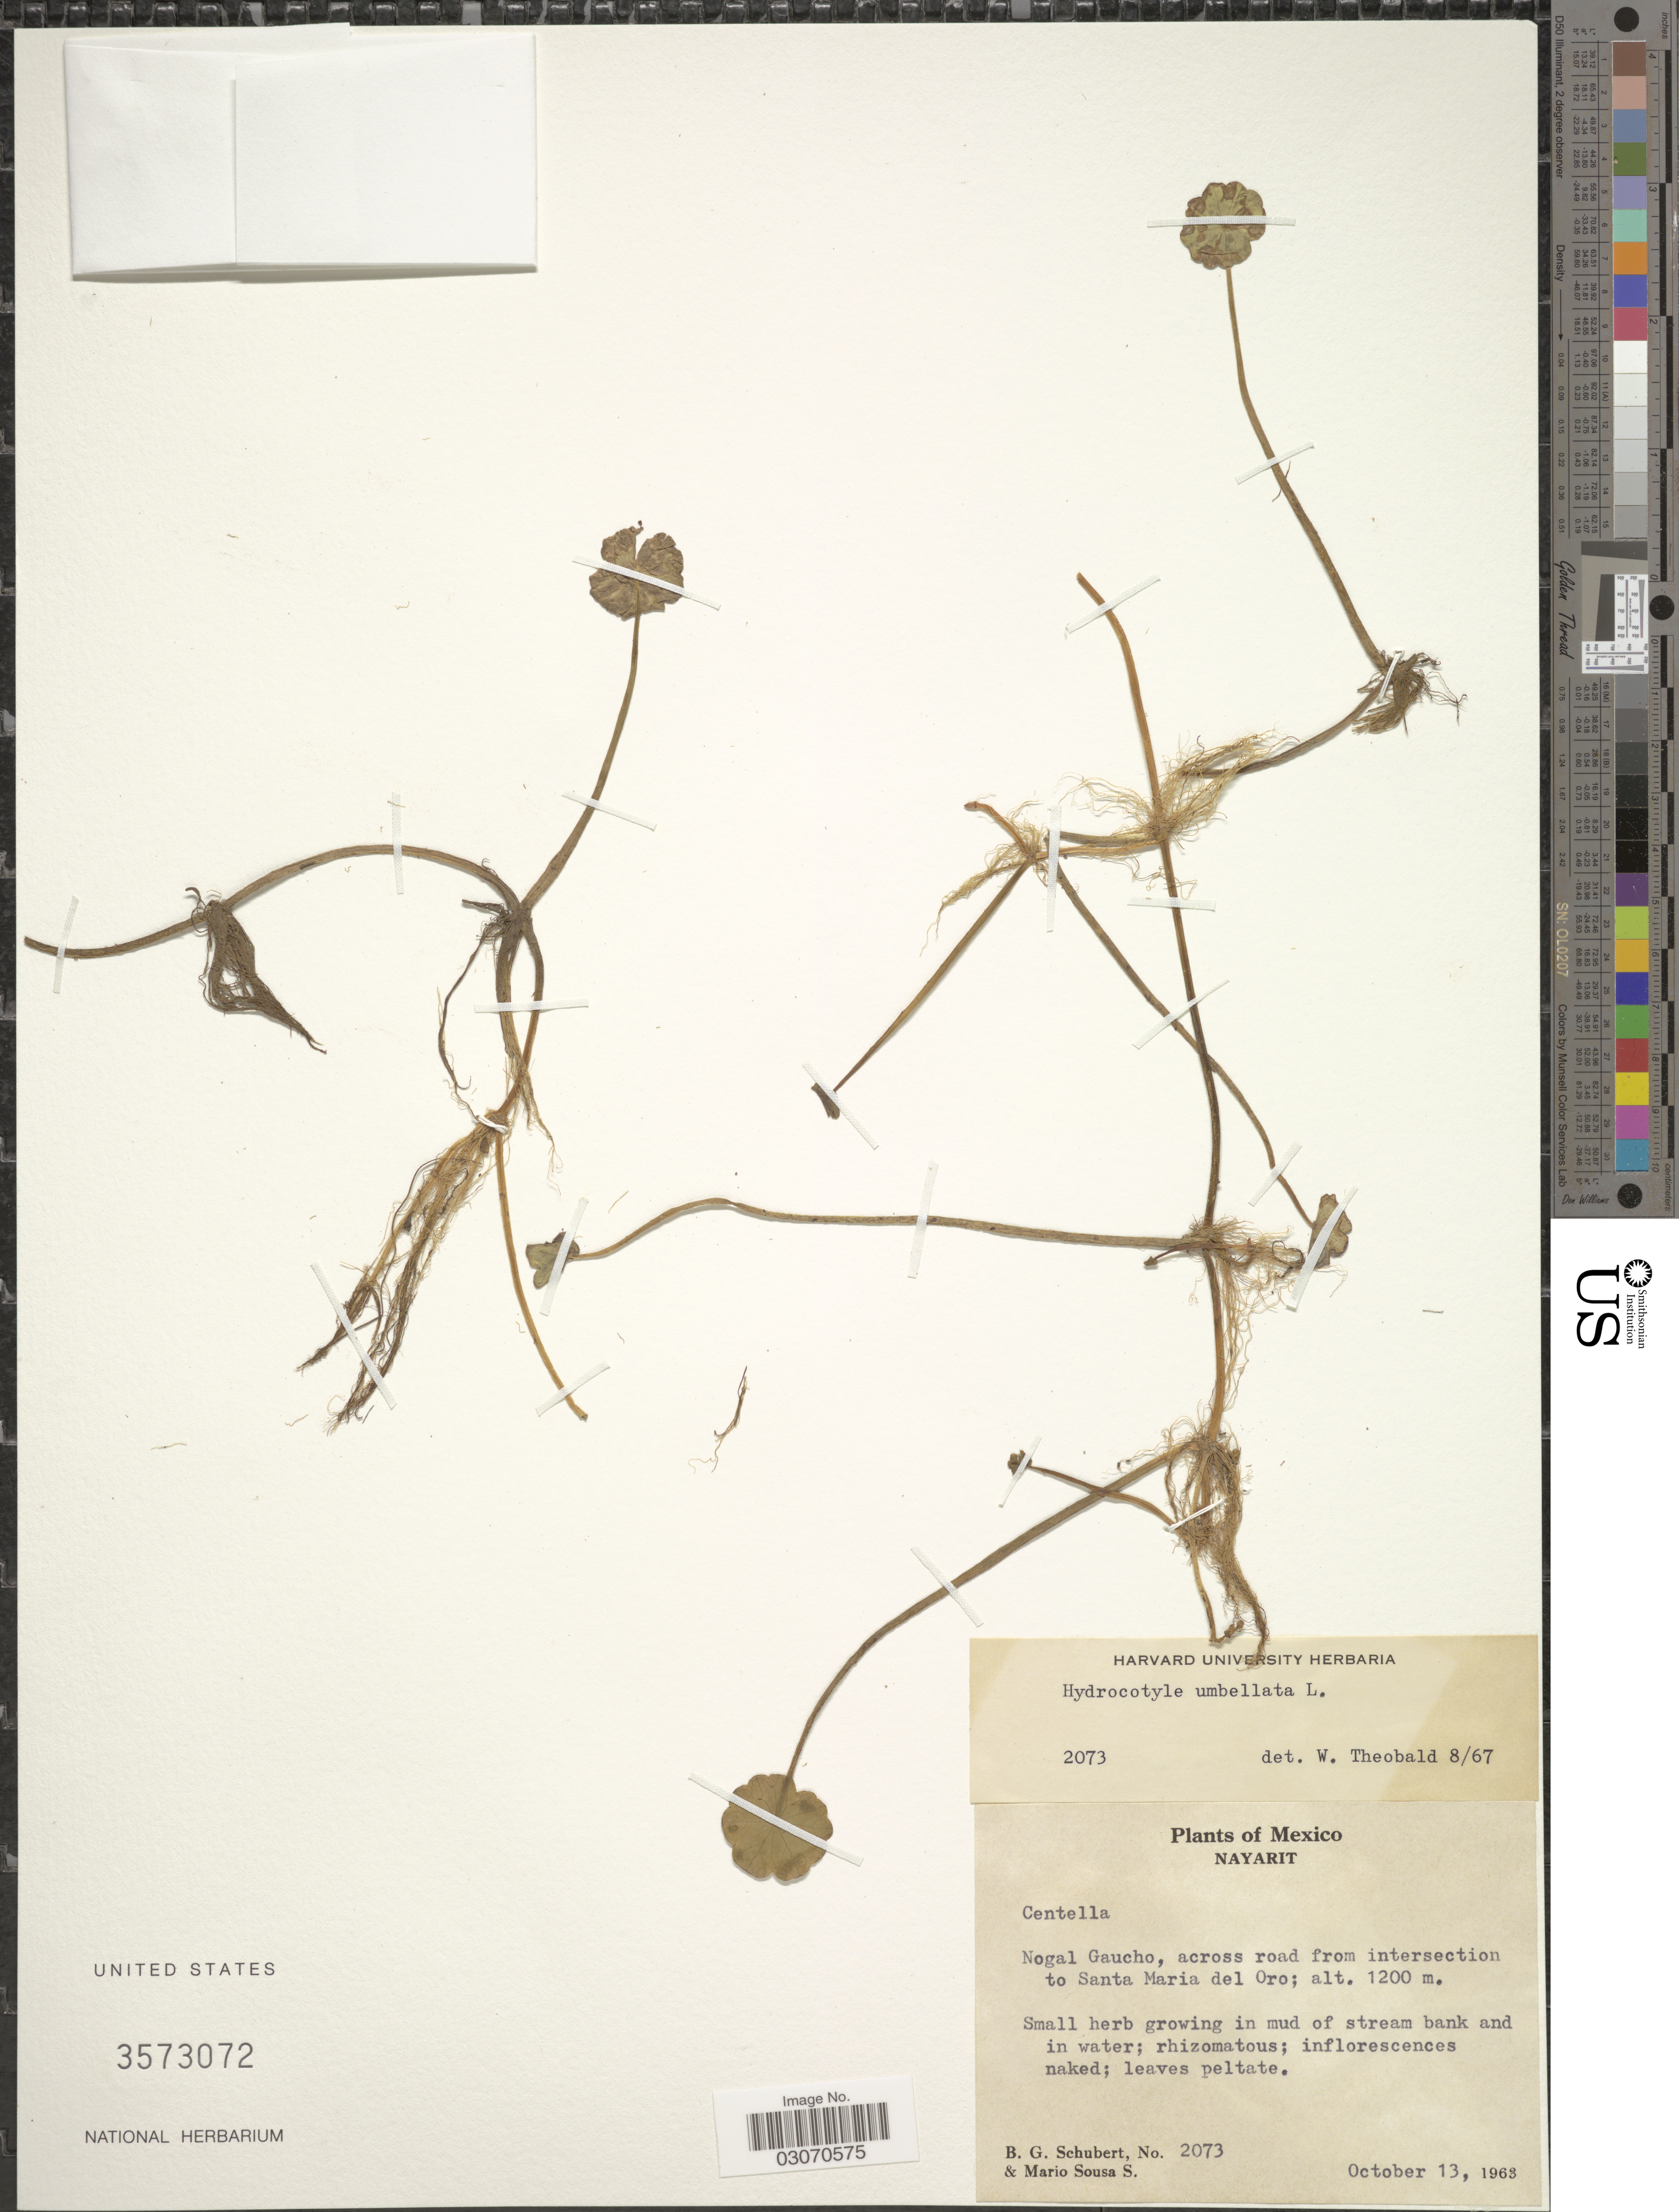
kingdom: Plantae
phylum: Tracheophyta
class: Magnoliopsida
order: Apiales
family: Araliaceae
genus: Hydrocotyle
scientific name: Hydrocotyle umbellata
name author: L.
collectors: B. Schubert & M. Sousa S.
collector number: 2073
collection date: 1963-10-13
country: Mexico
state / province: Nayarit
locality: Nogal Gaucho, across road from intersection to Santa Maria del Oro.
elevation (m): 1200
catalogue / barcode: US 3573072